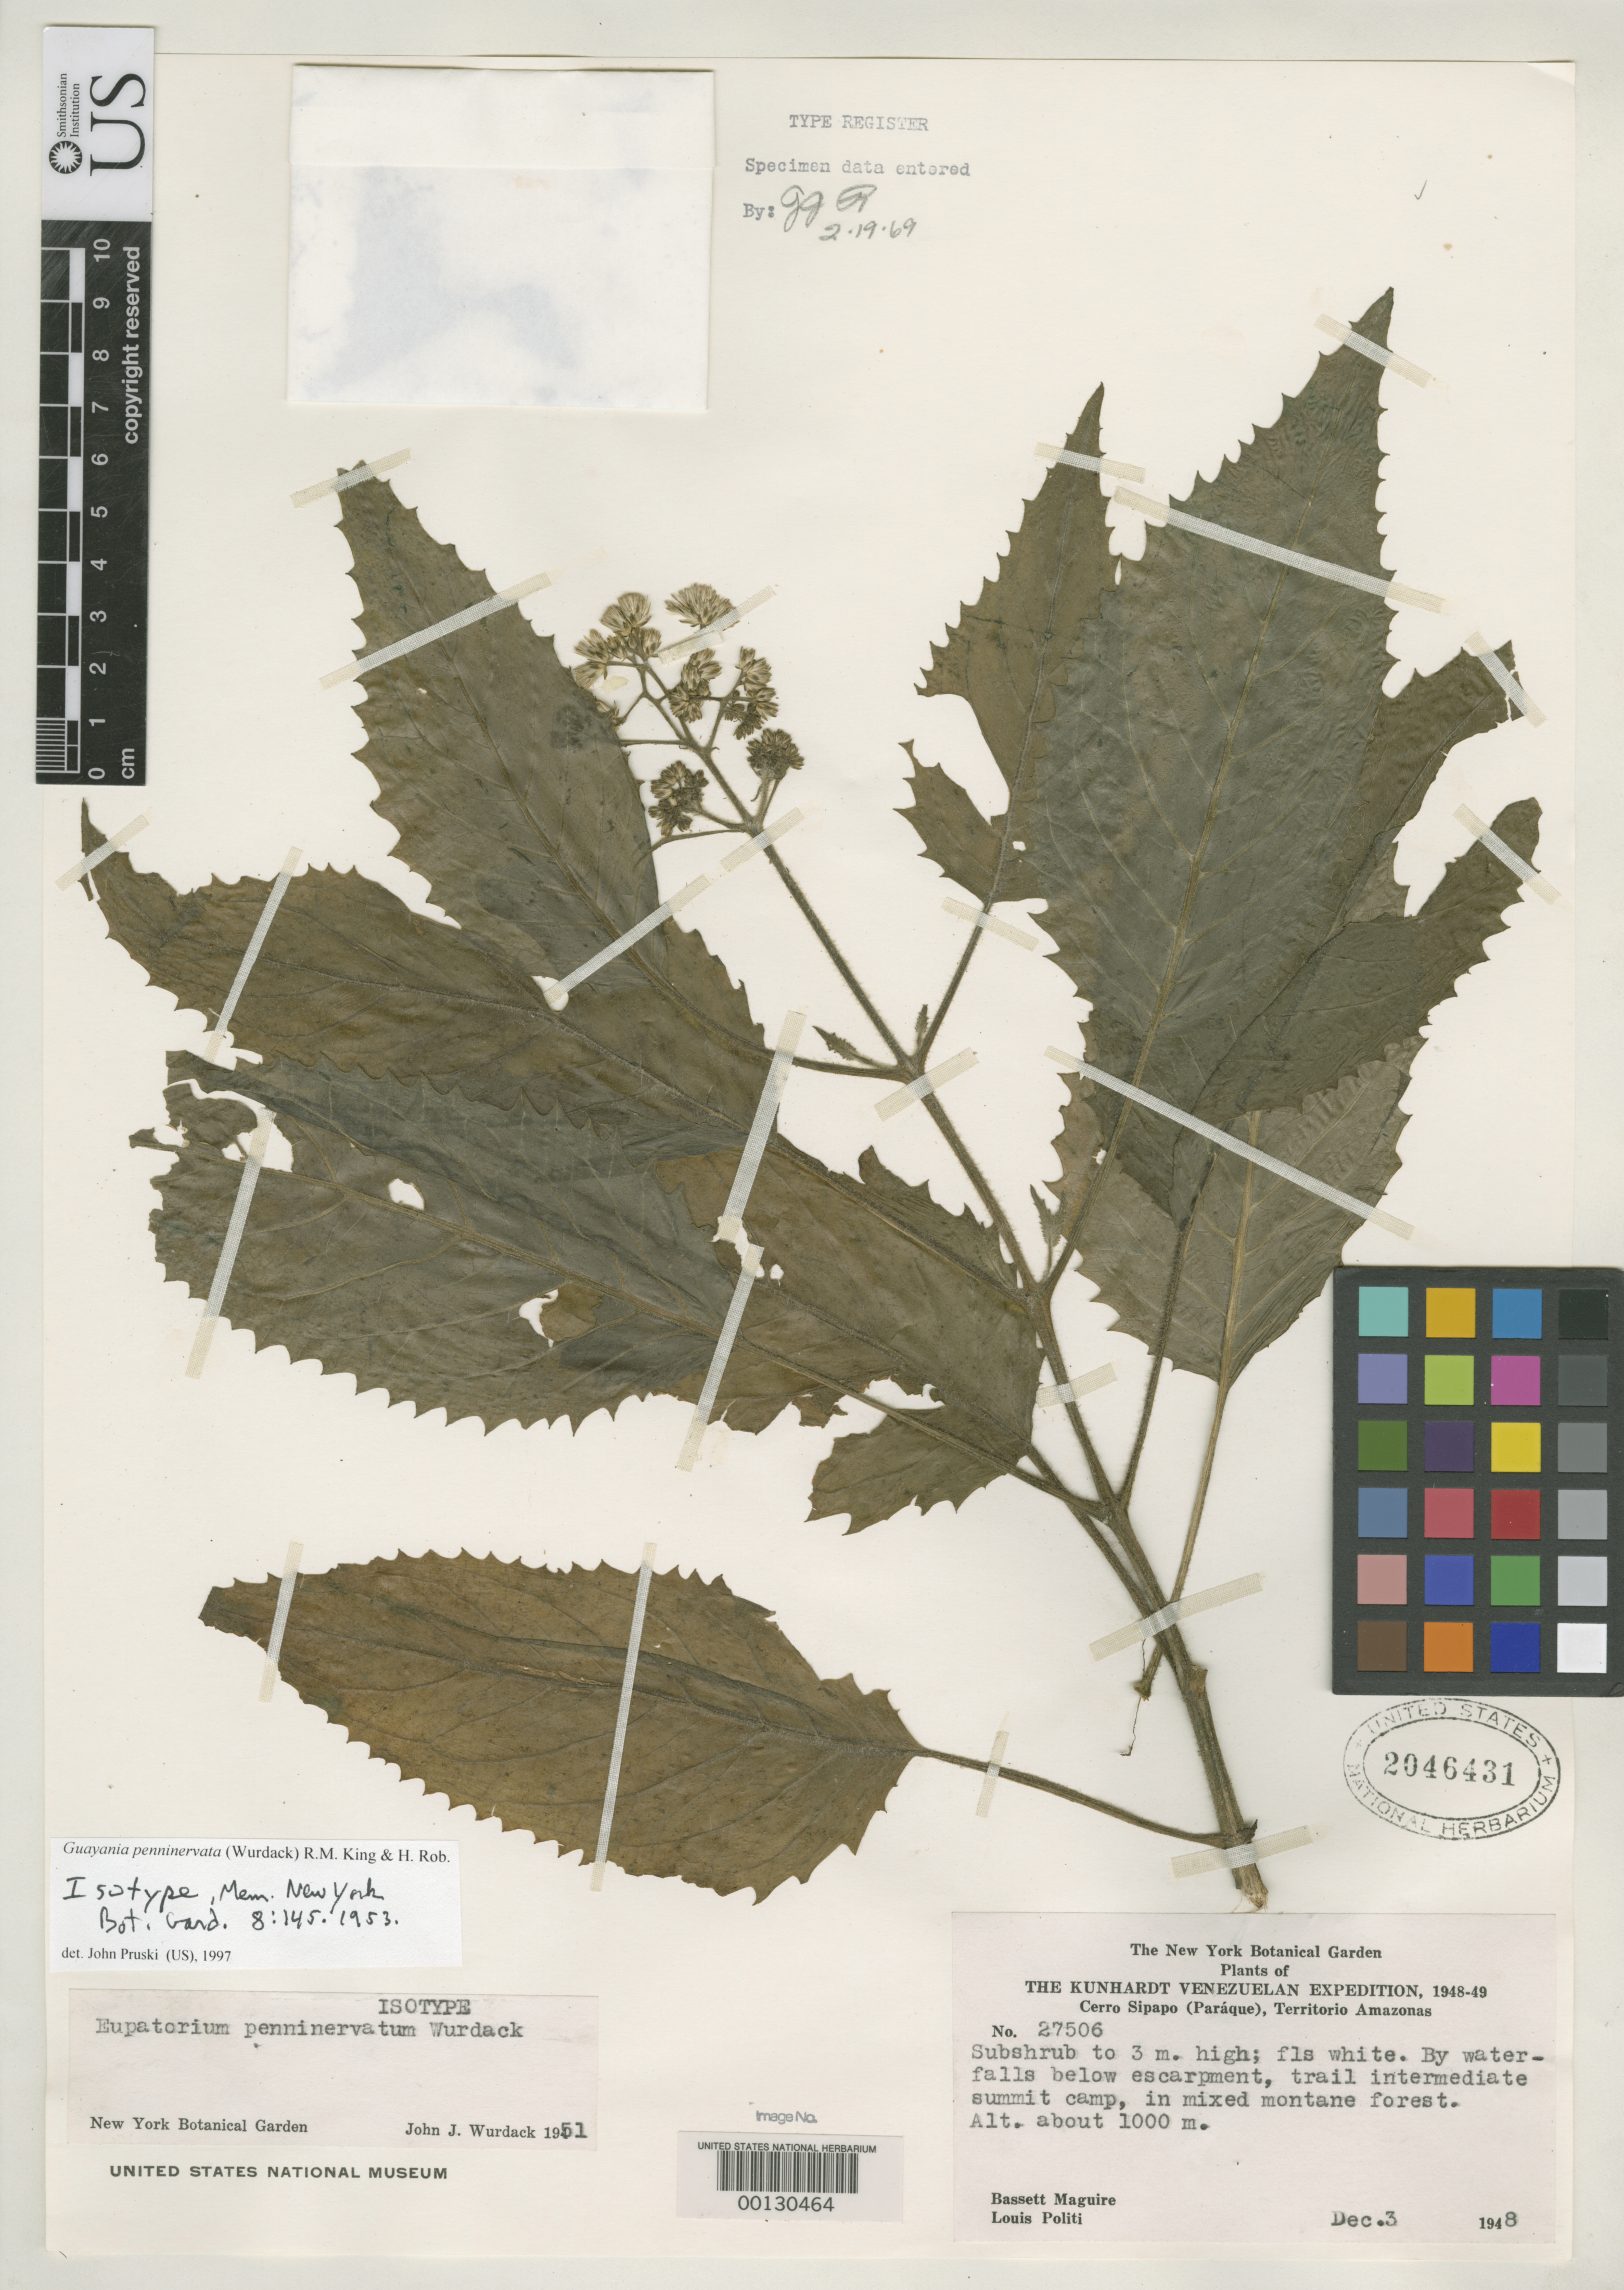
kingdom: Plantae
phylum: Tracheophyta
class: Magnoliopsida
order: Asterales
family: Asteraceae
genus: Eupatorium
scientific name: Eupatorium penninervatum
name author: Wurdack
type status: Isotype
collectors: B. Maguire & L. Politi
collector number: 27506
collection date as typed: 03 Dec 1948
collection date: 1948-12-03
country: Venezuela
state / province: Amazonas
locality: Cerro Sipapo.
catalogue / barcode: US 2046431